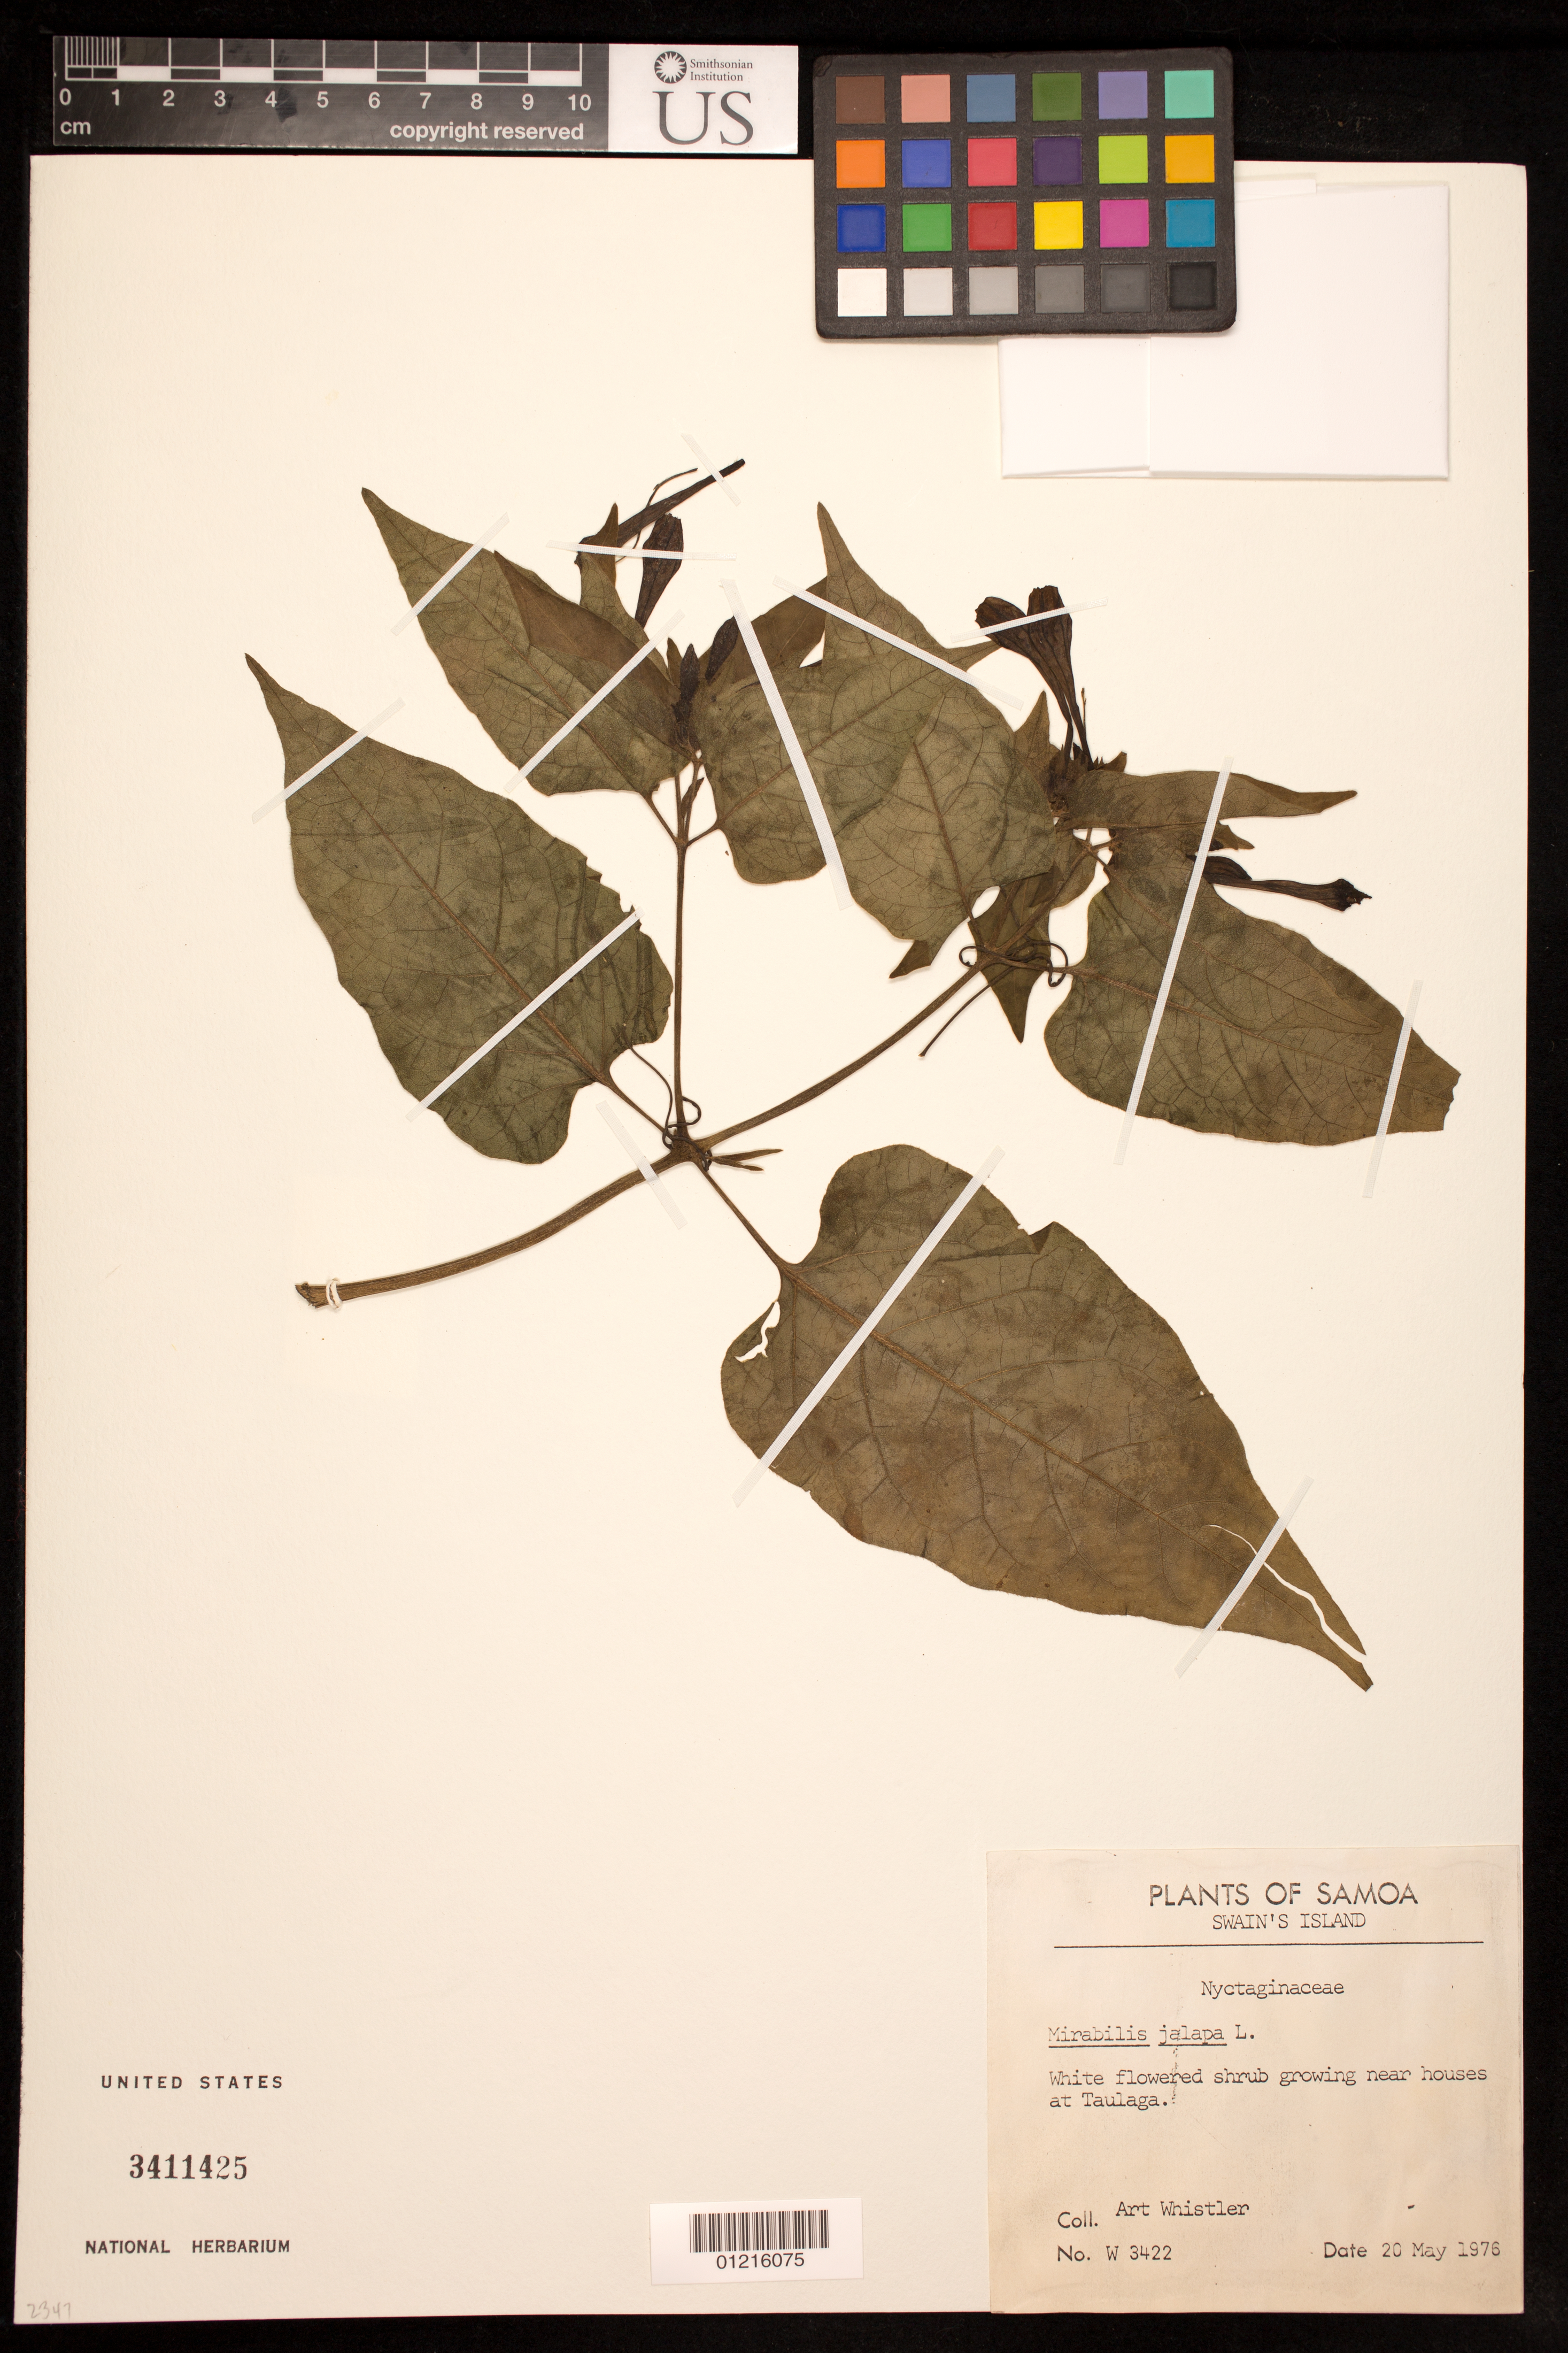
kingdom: Plantae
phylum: Tracheophyta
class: Magnoliopsida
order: Caryophyllales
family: Nyctaginaceae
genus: Mirabilis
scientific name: Mirabilis jalapa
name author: L.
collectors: A. Whistler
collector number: W 3422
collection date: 1976-05-20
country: American Samoa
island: Swains [Olosenga]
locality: Growing near houses at Taulaga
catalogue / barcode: US 3411425